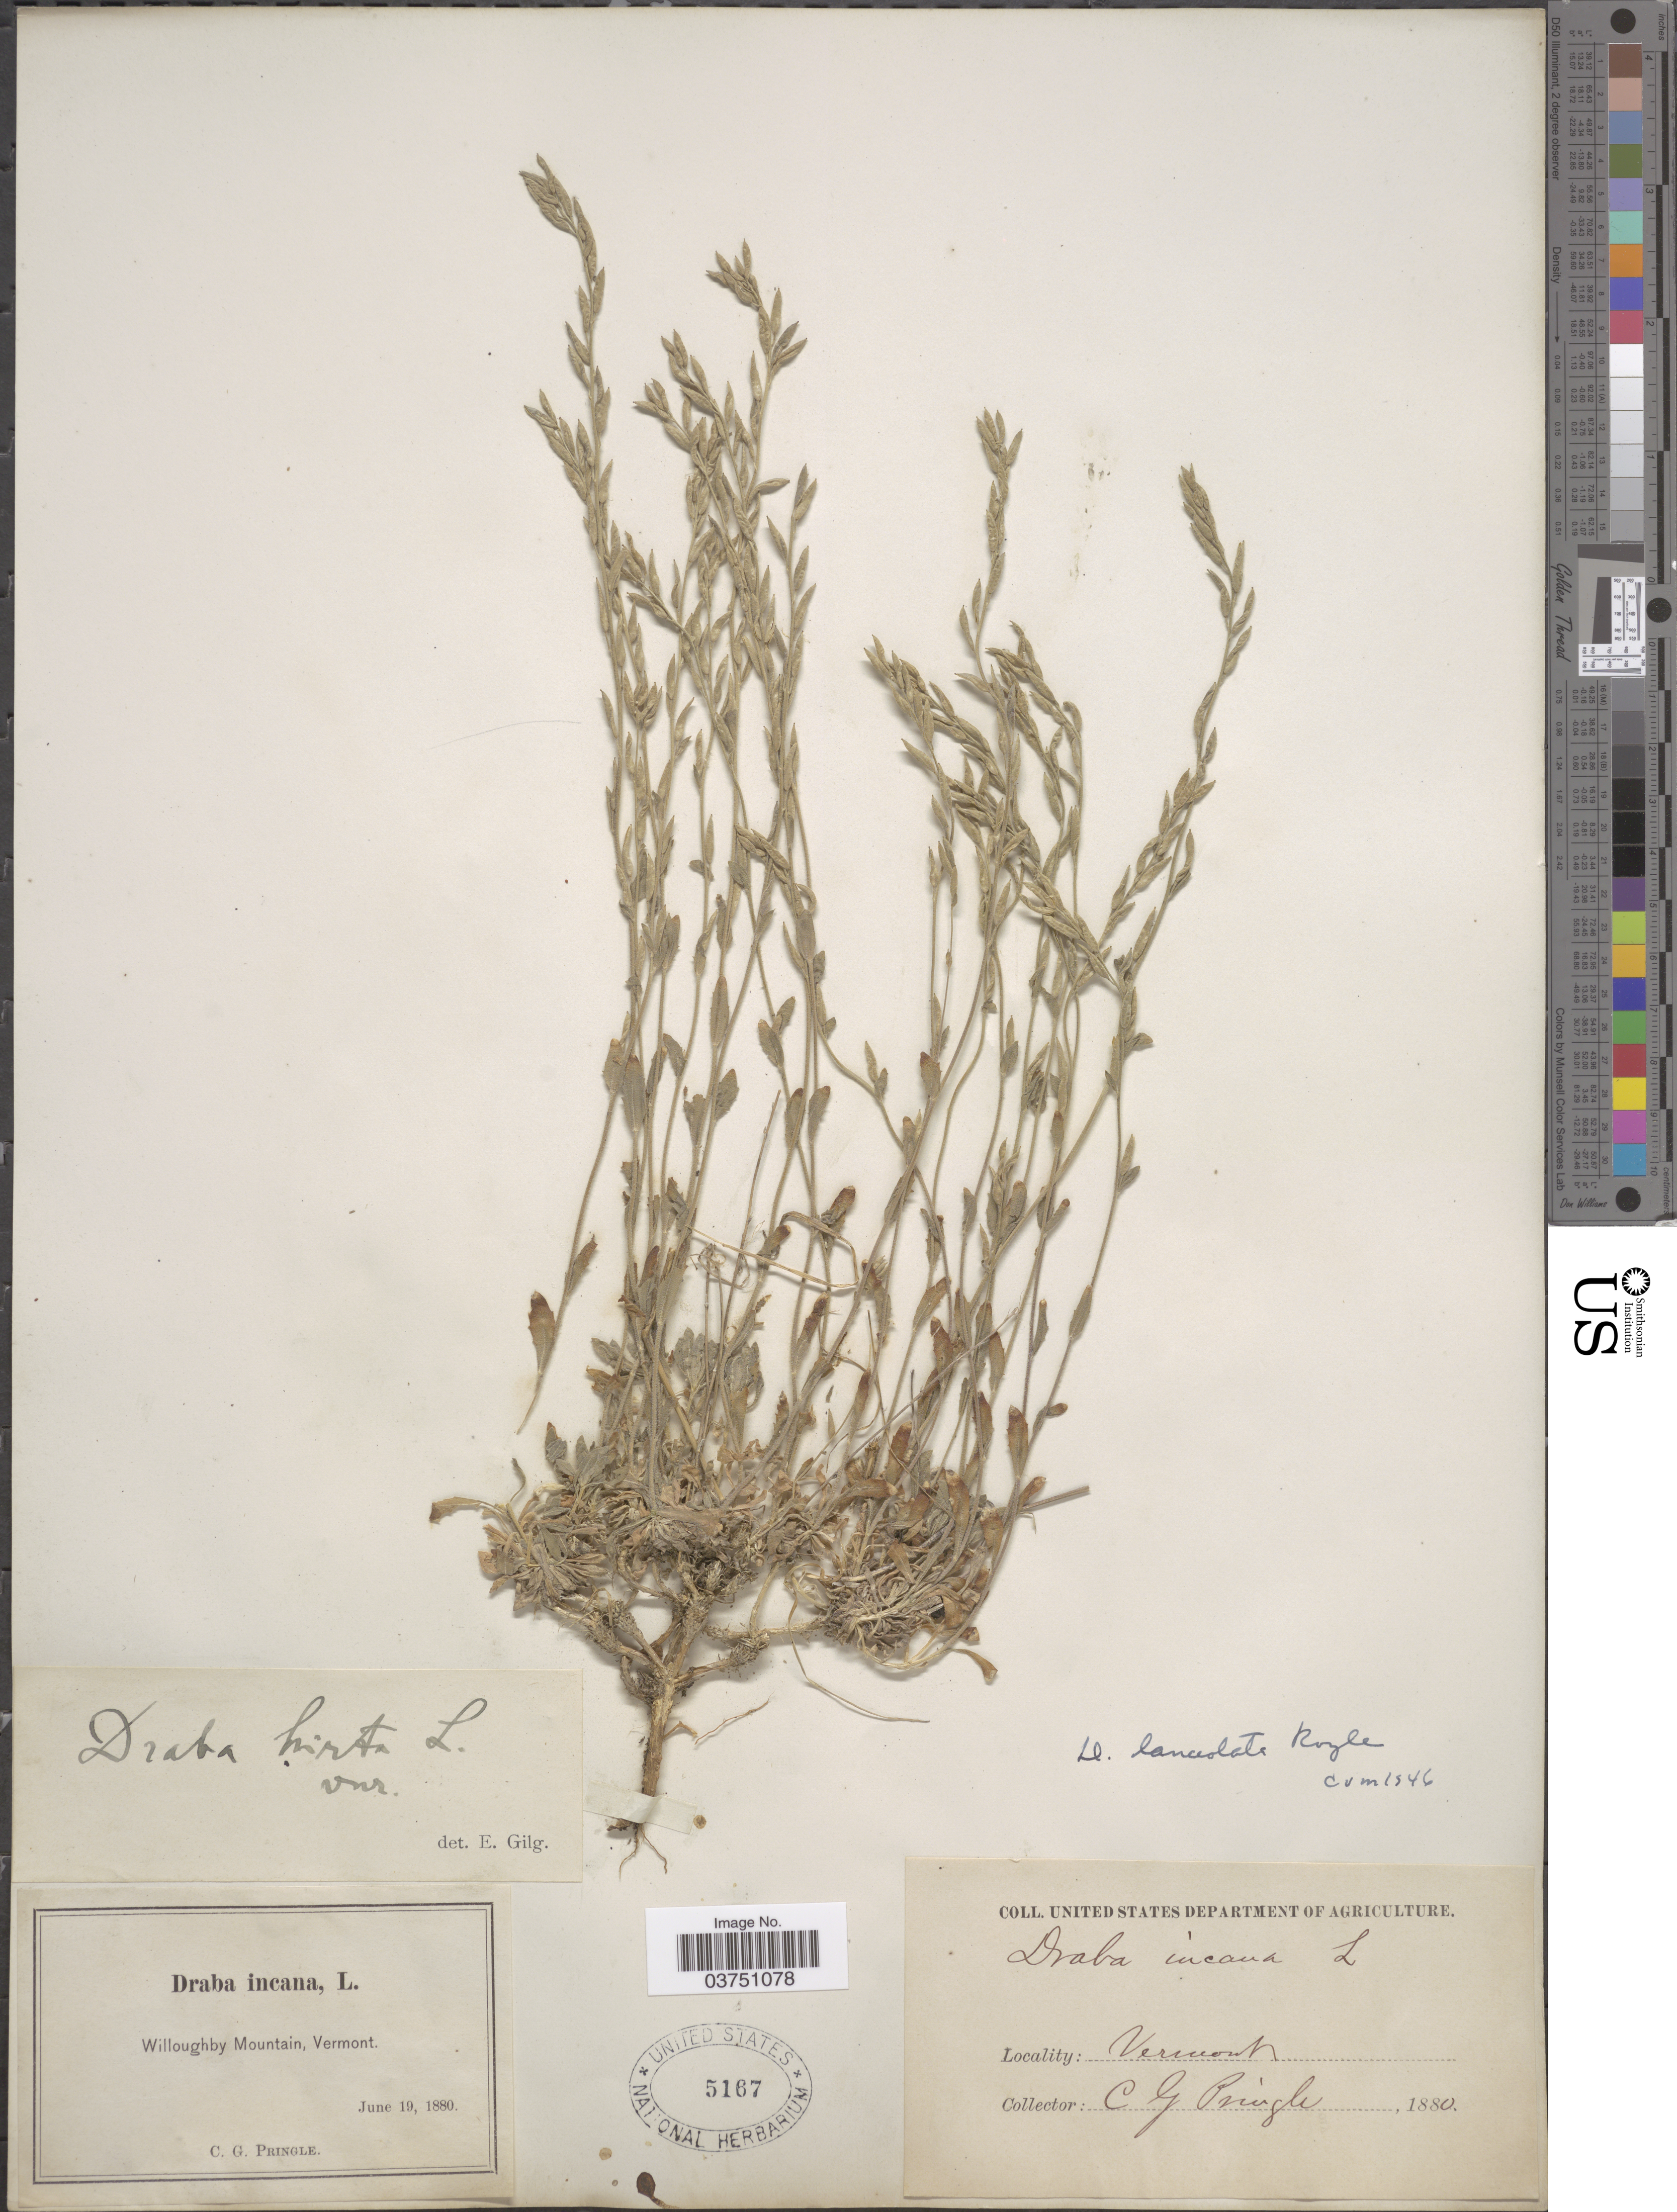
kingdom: Plantae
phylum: Tracheophyta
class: Magnoliopsida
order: Brassicales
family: Brassicaceae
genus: Draba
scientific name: Draba cana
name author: Rydb.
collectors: C. G. Pringle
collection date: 1880-06-19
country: United States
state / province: Vermont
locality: Willoughby Mountain.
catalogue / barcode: US 5167